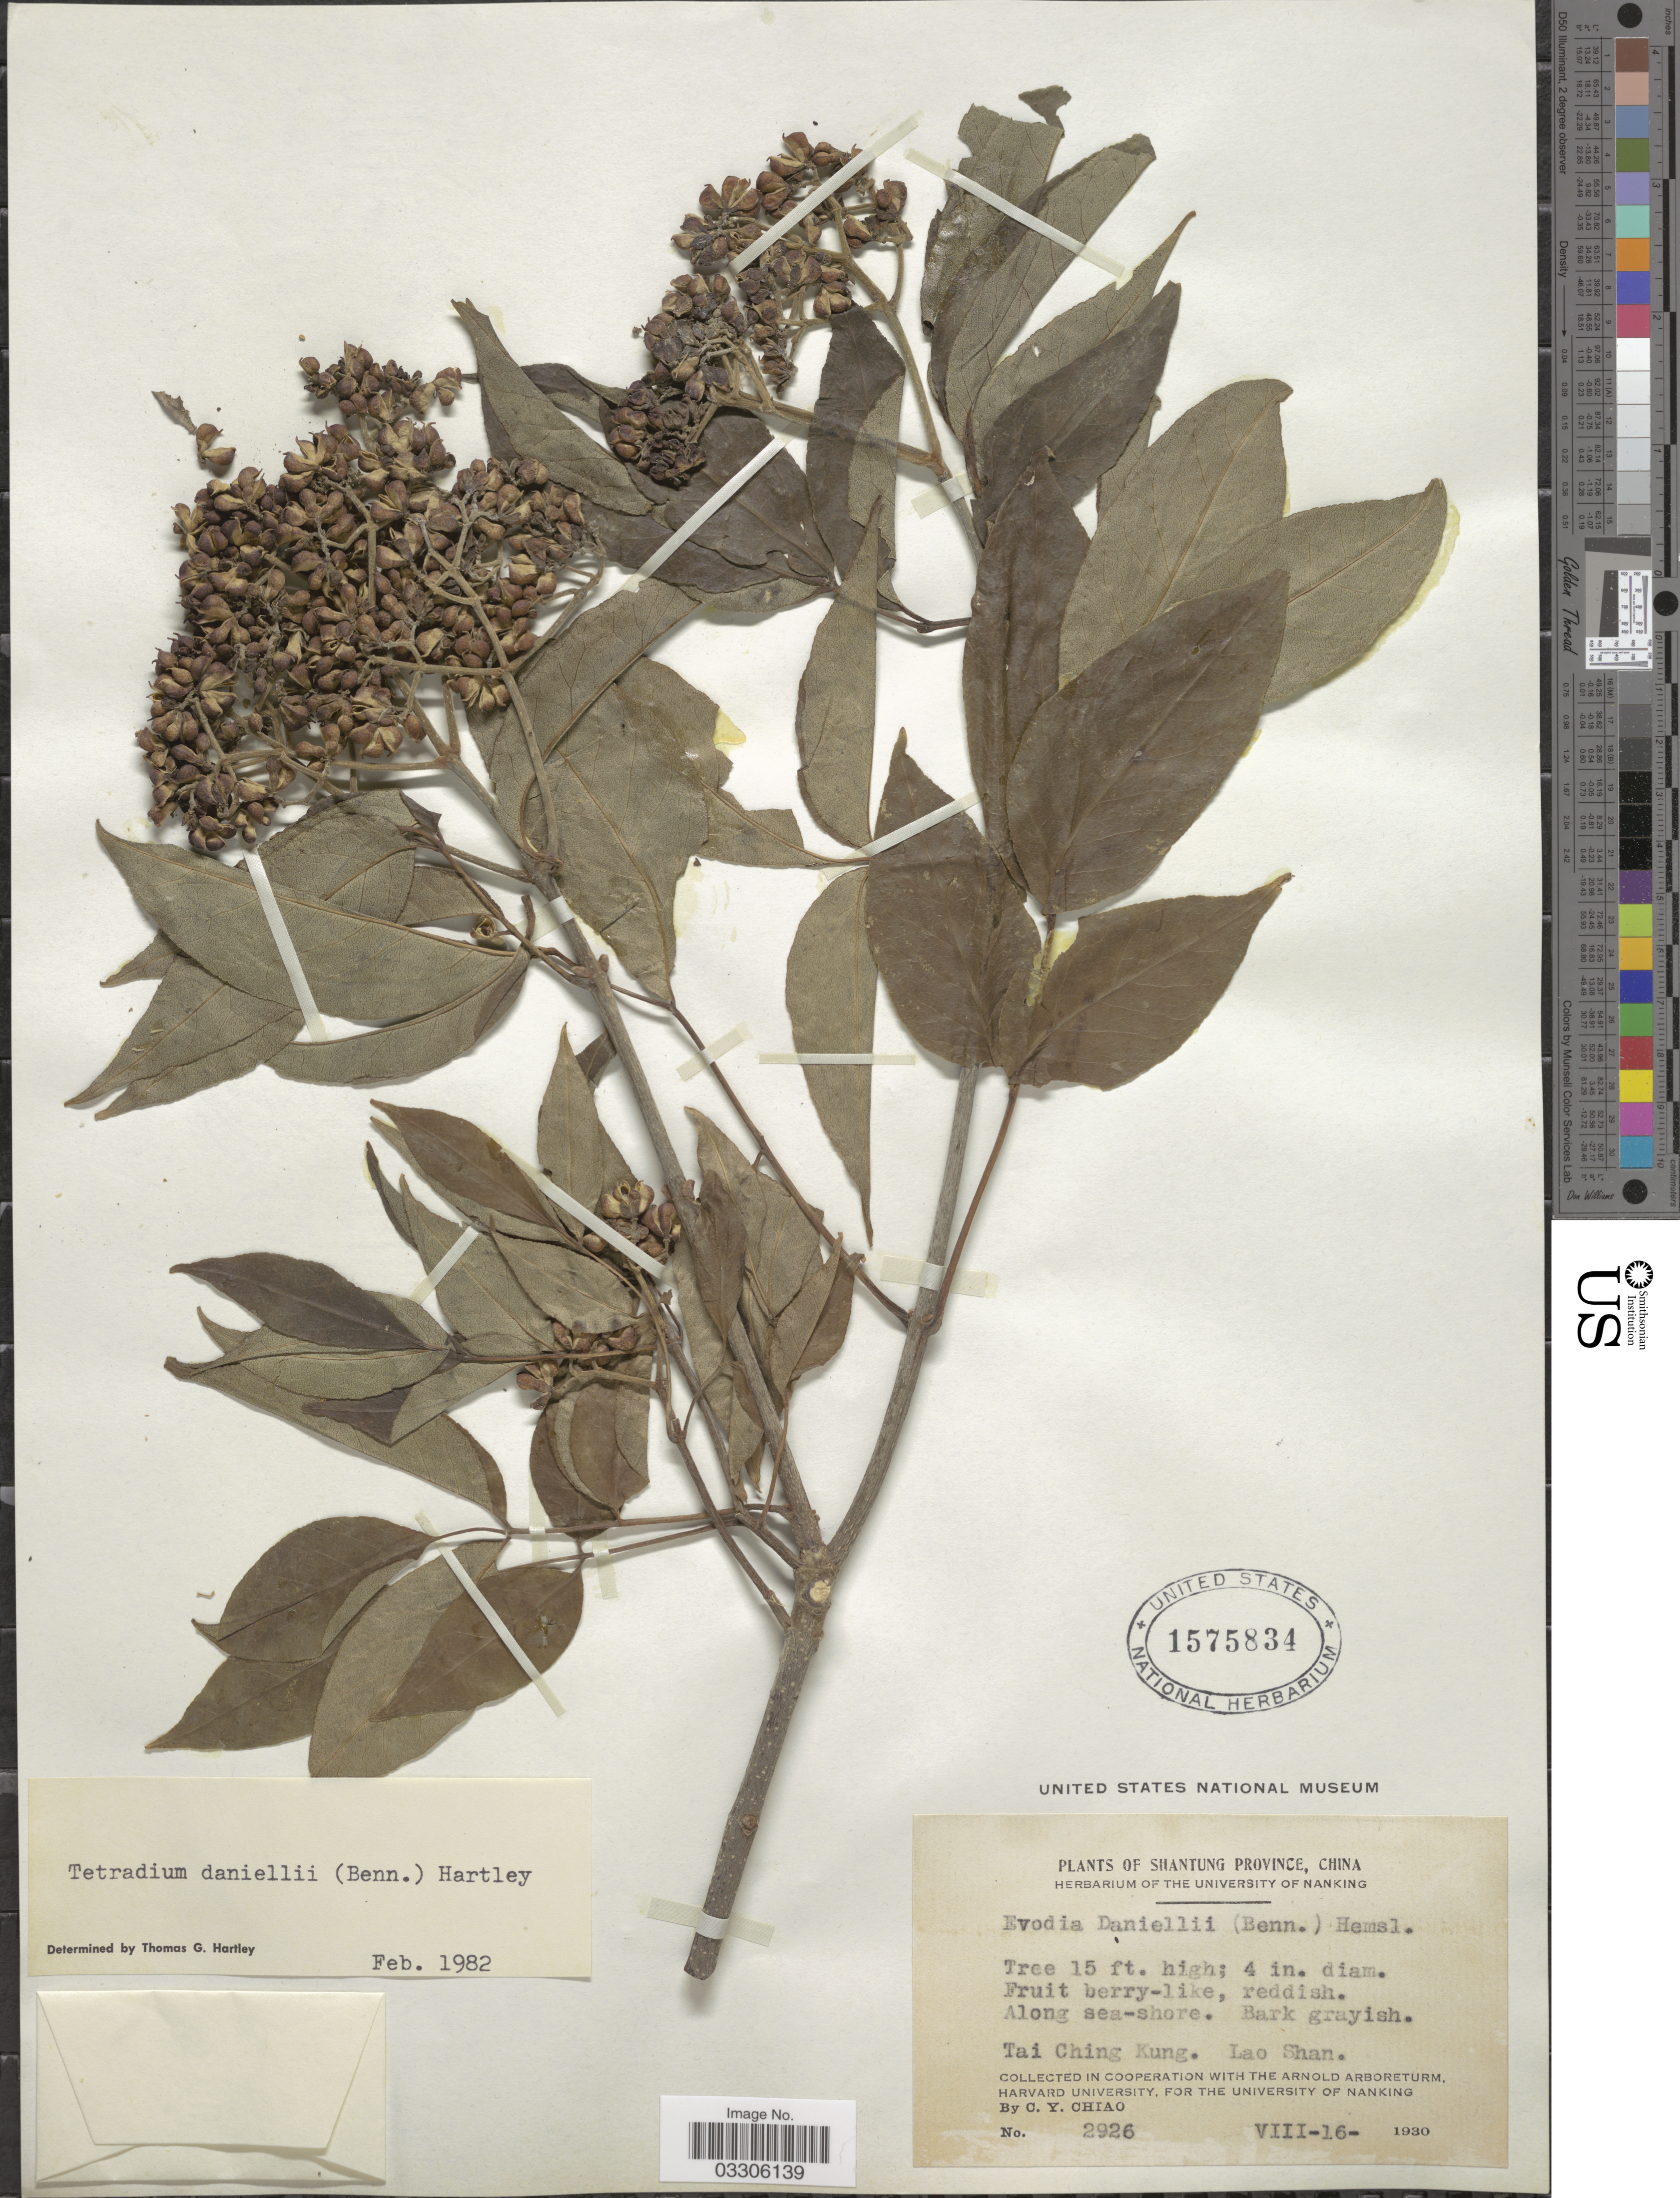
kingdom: Plantae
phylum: Tracheophyta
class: Magnoliopsida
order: Sapindales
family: Rutaceae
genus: Tetradium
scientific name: Tetradium daniellii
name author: (Benn.) T.G. Hartley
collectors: C. Y. Chiao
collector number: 2926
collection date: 1930-08-16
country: China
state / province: Shandong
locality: Shantung Province. Tai Ching Kung. Lao Shan.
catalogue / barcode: US 1575834